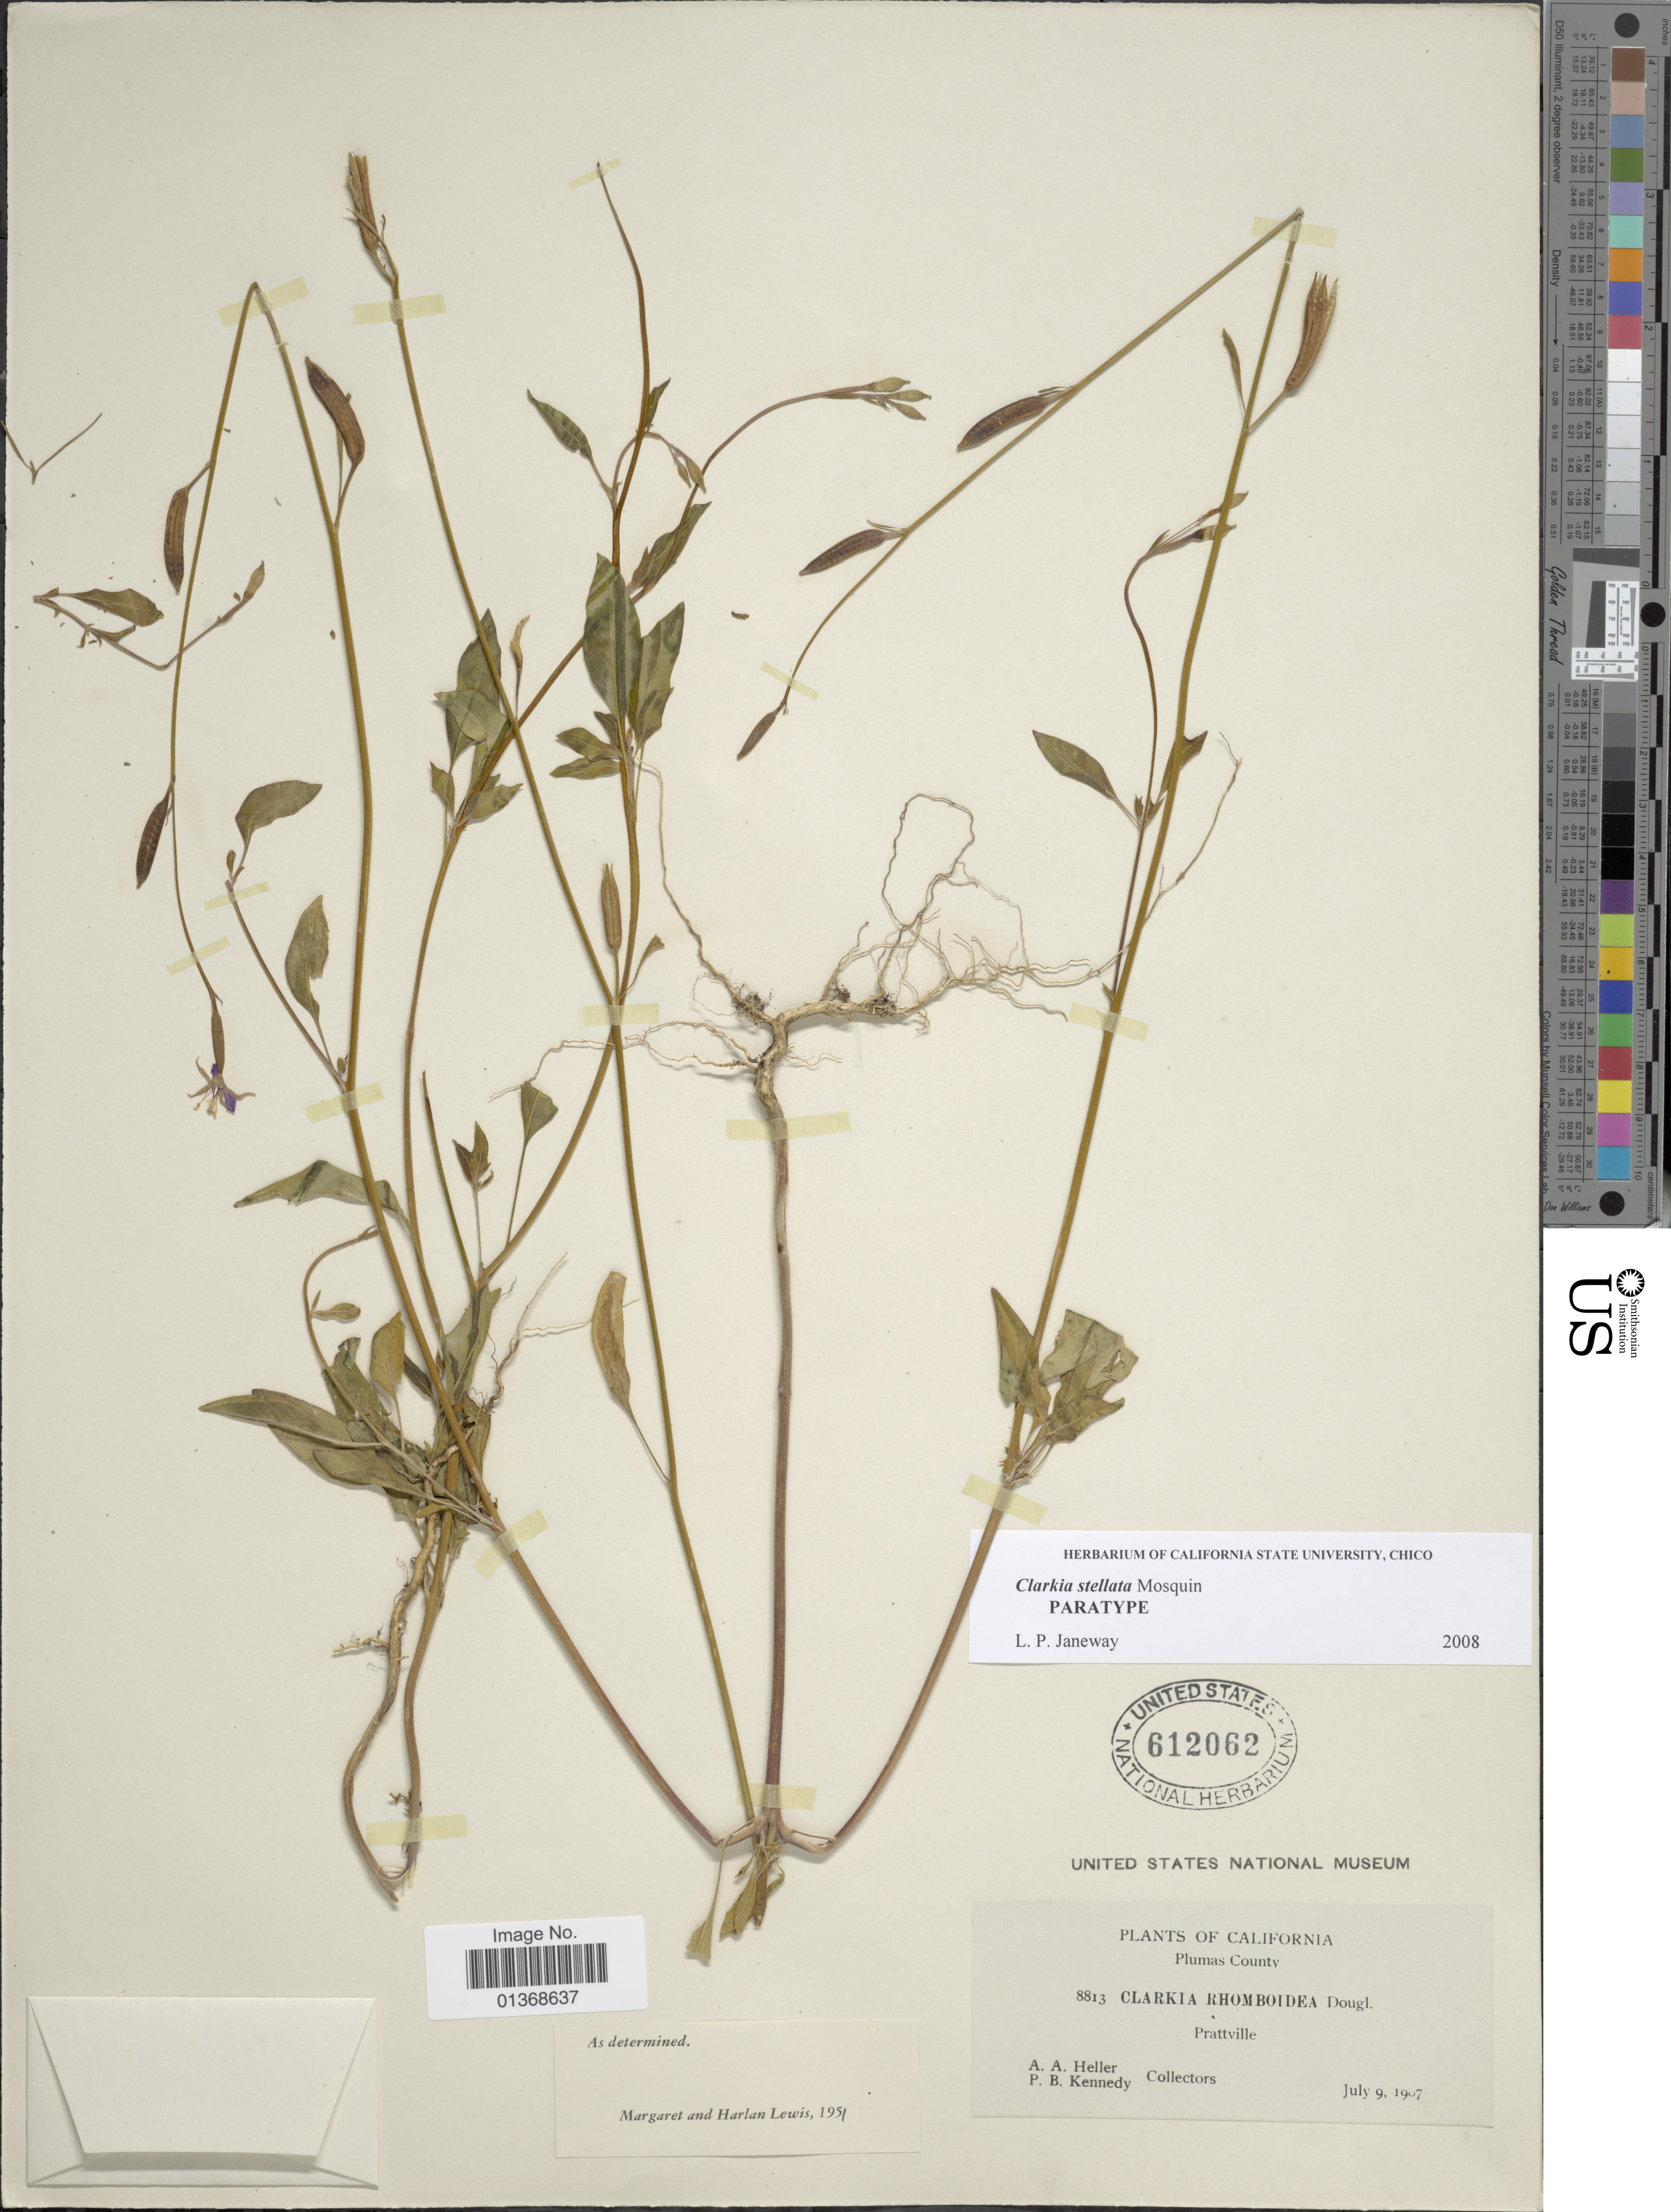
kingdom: Plantae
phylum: Tracheophyta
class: Magnoliopsida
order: Myrtales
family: Onagraceae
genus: Clarkia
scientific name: Clarkia stellata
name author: Mosquin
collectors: A. A. Heller & P. B. Kennedy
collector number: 8813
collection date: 1907-07-09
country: United States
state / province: California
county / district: Plumas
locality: Plumas County, Prattville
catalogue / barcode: US 612062